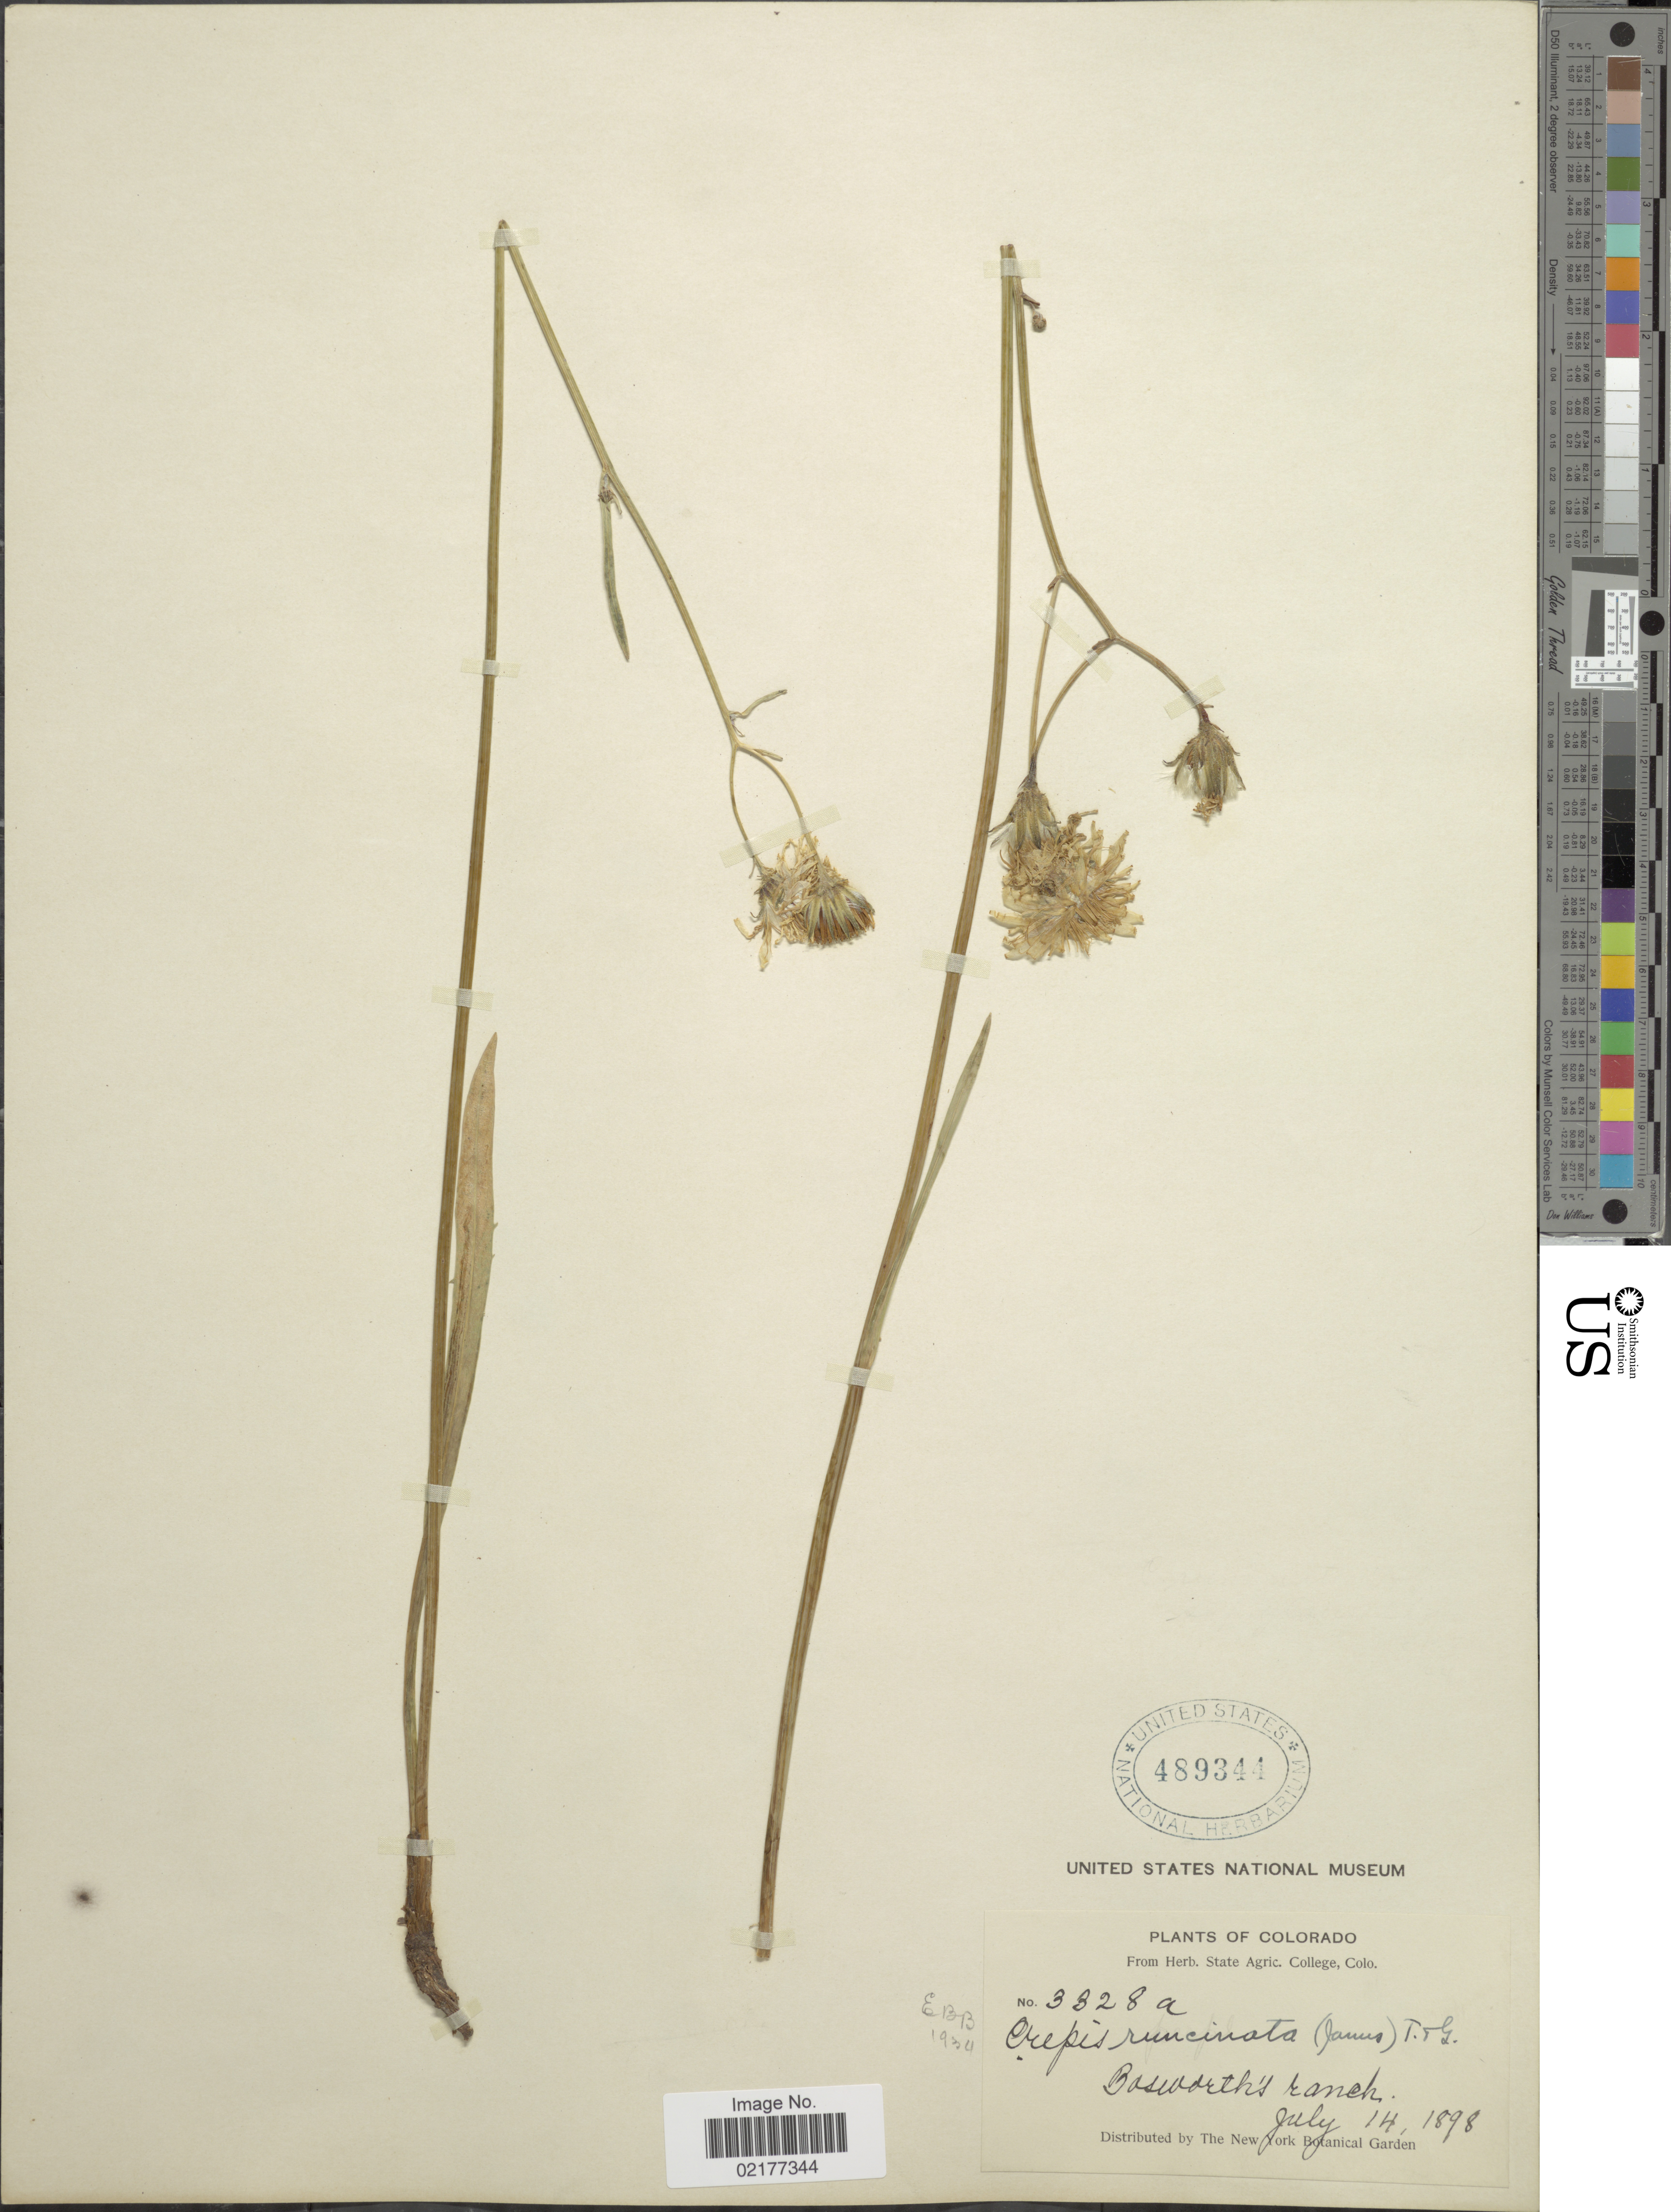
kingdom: Plantae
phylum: Tracheophyta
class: Magnoliopsida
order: Asterales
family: Asteraceae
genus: Crepis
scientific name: Crepis runcinata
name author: Torr. & A. Gray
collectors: ex herb. State Agric. College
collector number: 3328a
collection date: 1898-07-14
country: United States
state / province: Colorado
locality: Bosworth's Ranch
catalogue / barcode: US 489344